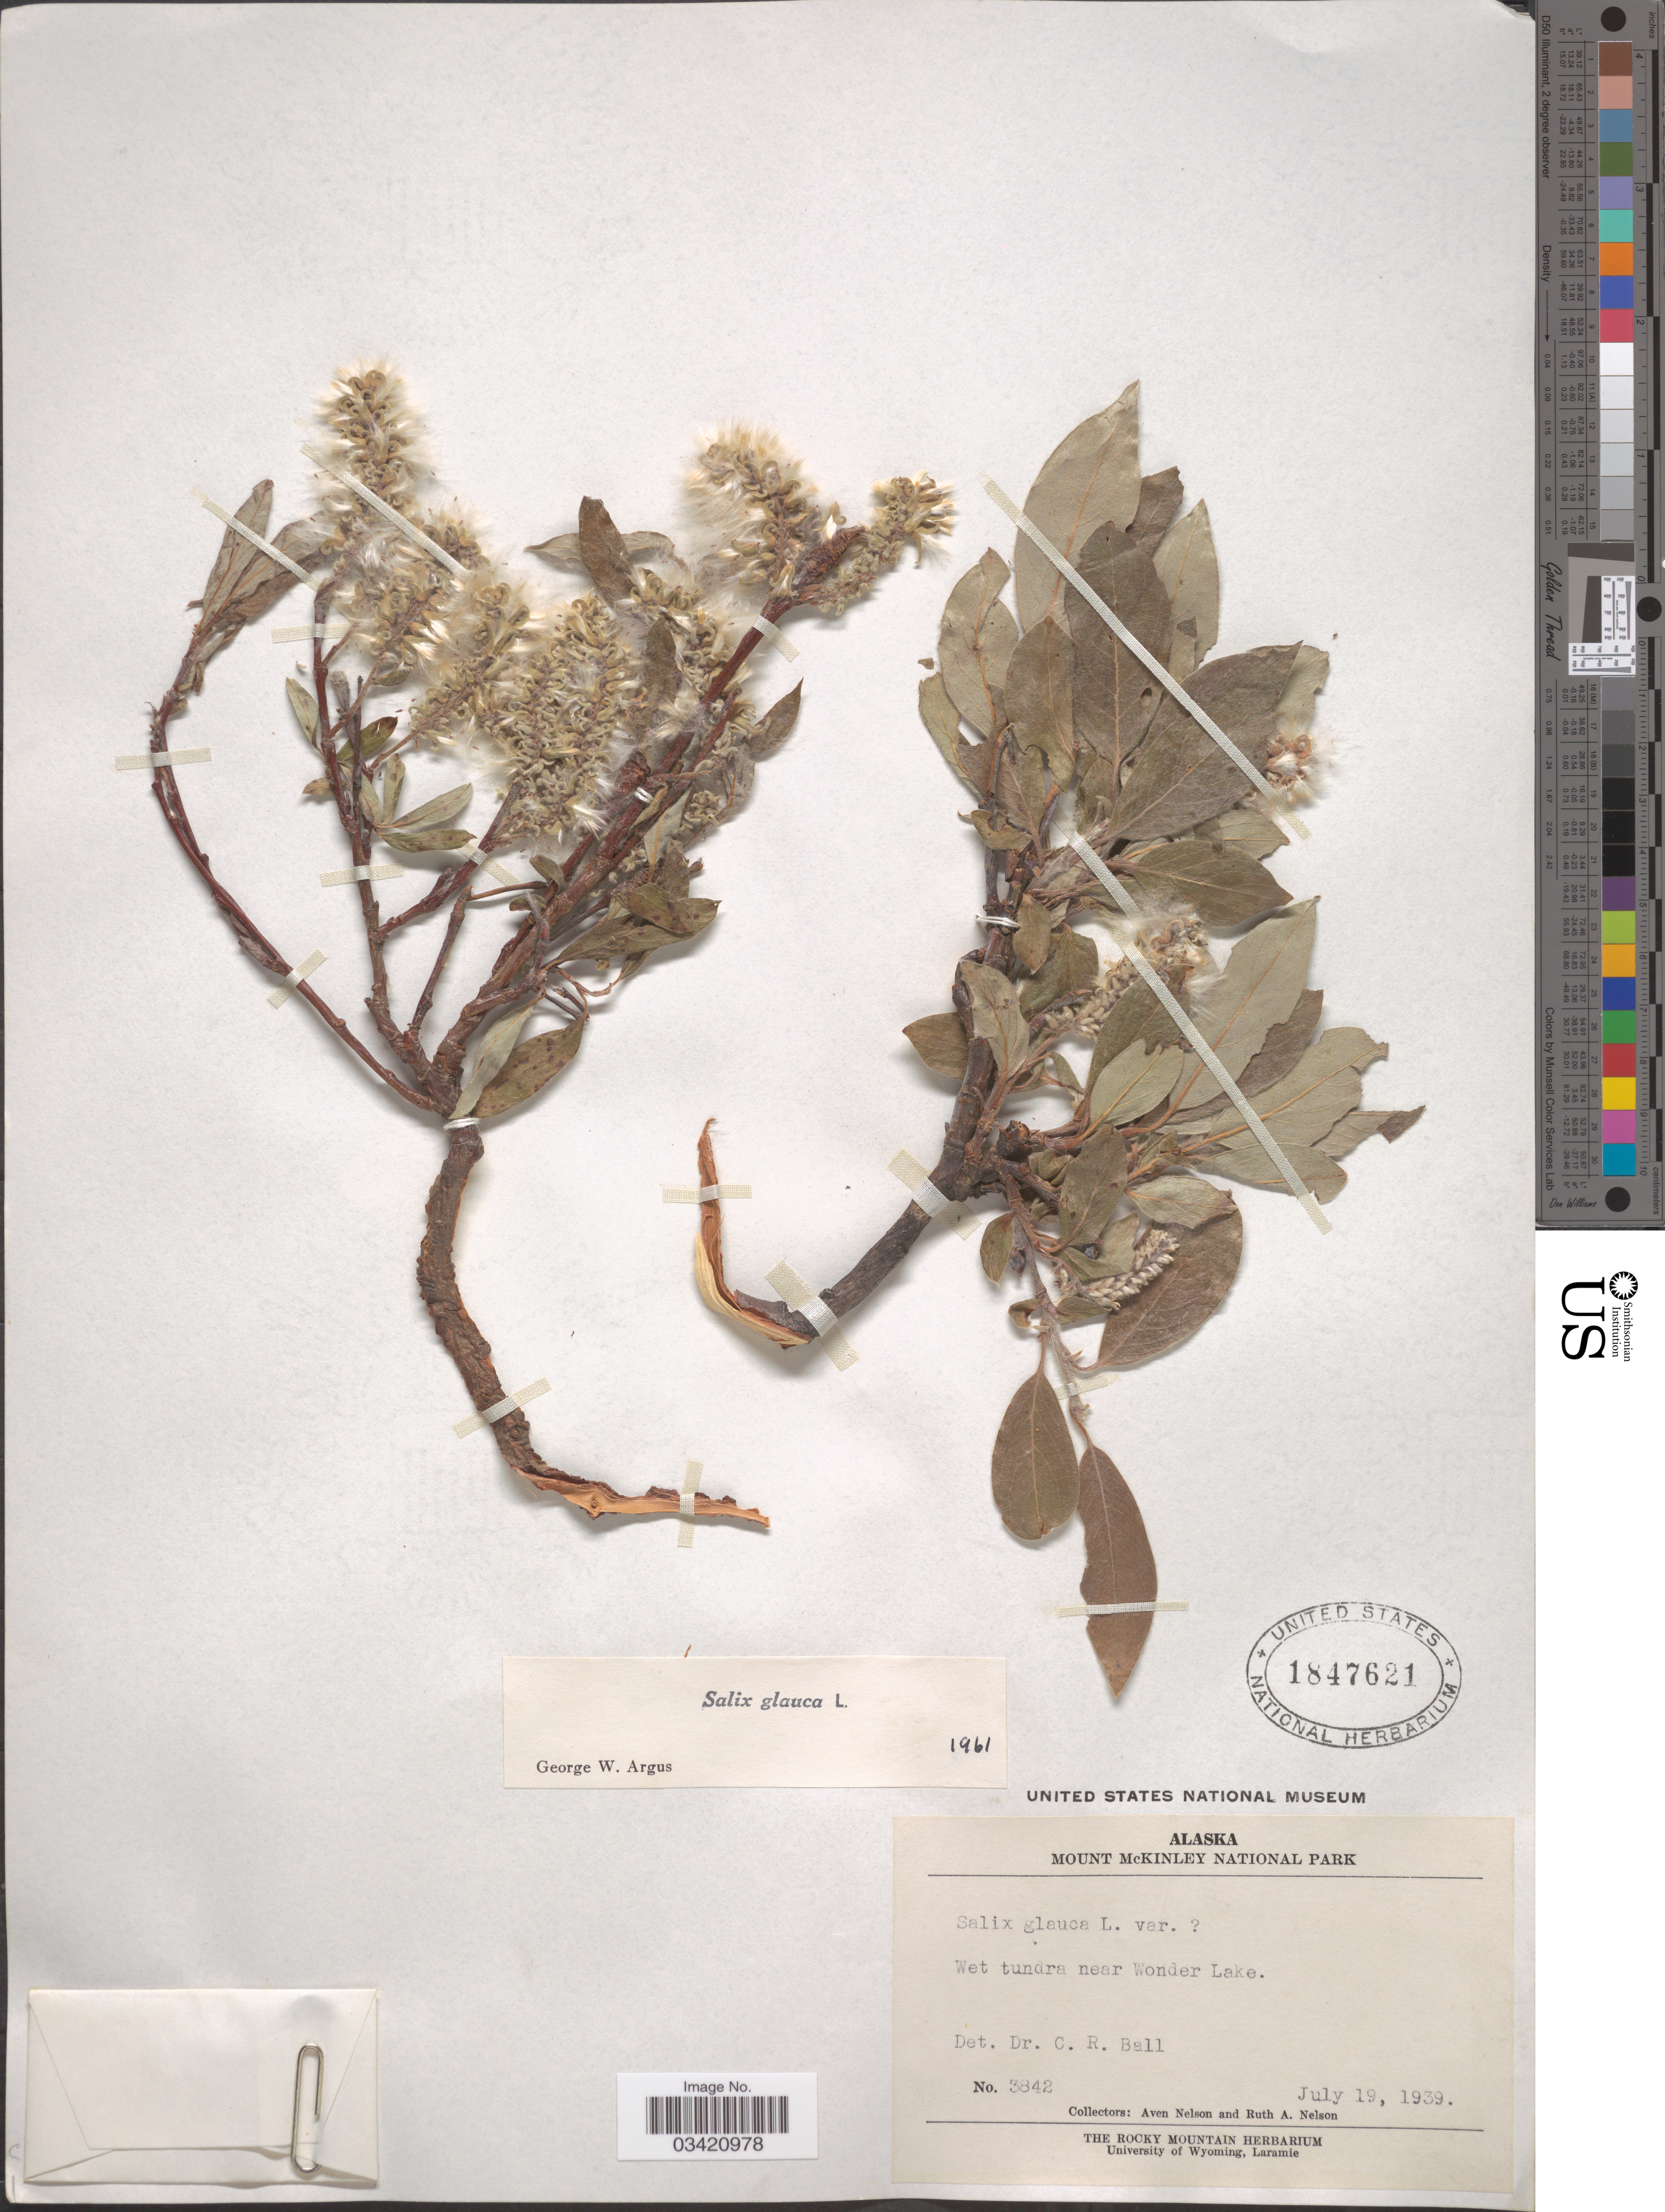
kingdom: Plantae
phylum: Tracheophyta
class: Magnoliopsida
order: Malpighiales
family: Salicaceae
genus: Salix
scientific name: Salix glauca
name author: L.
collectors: A. Nelson & R. A. Nelson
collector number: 3842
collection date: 1939-07-19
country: United States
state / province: Alaska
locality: Mount McKinley National Park. Wet tundra near Wonder Lake.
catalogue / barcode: US 1847621